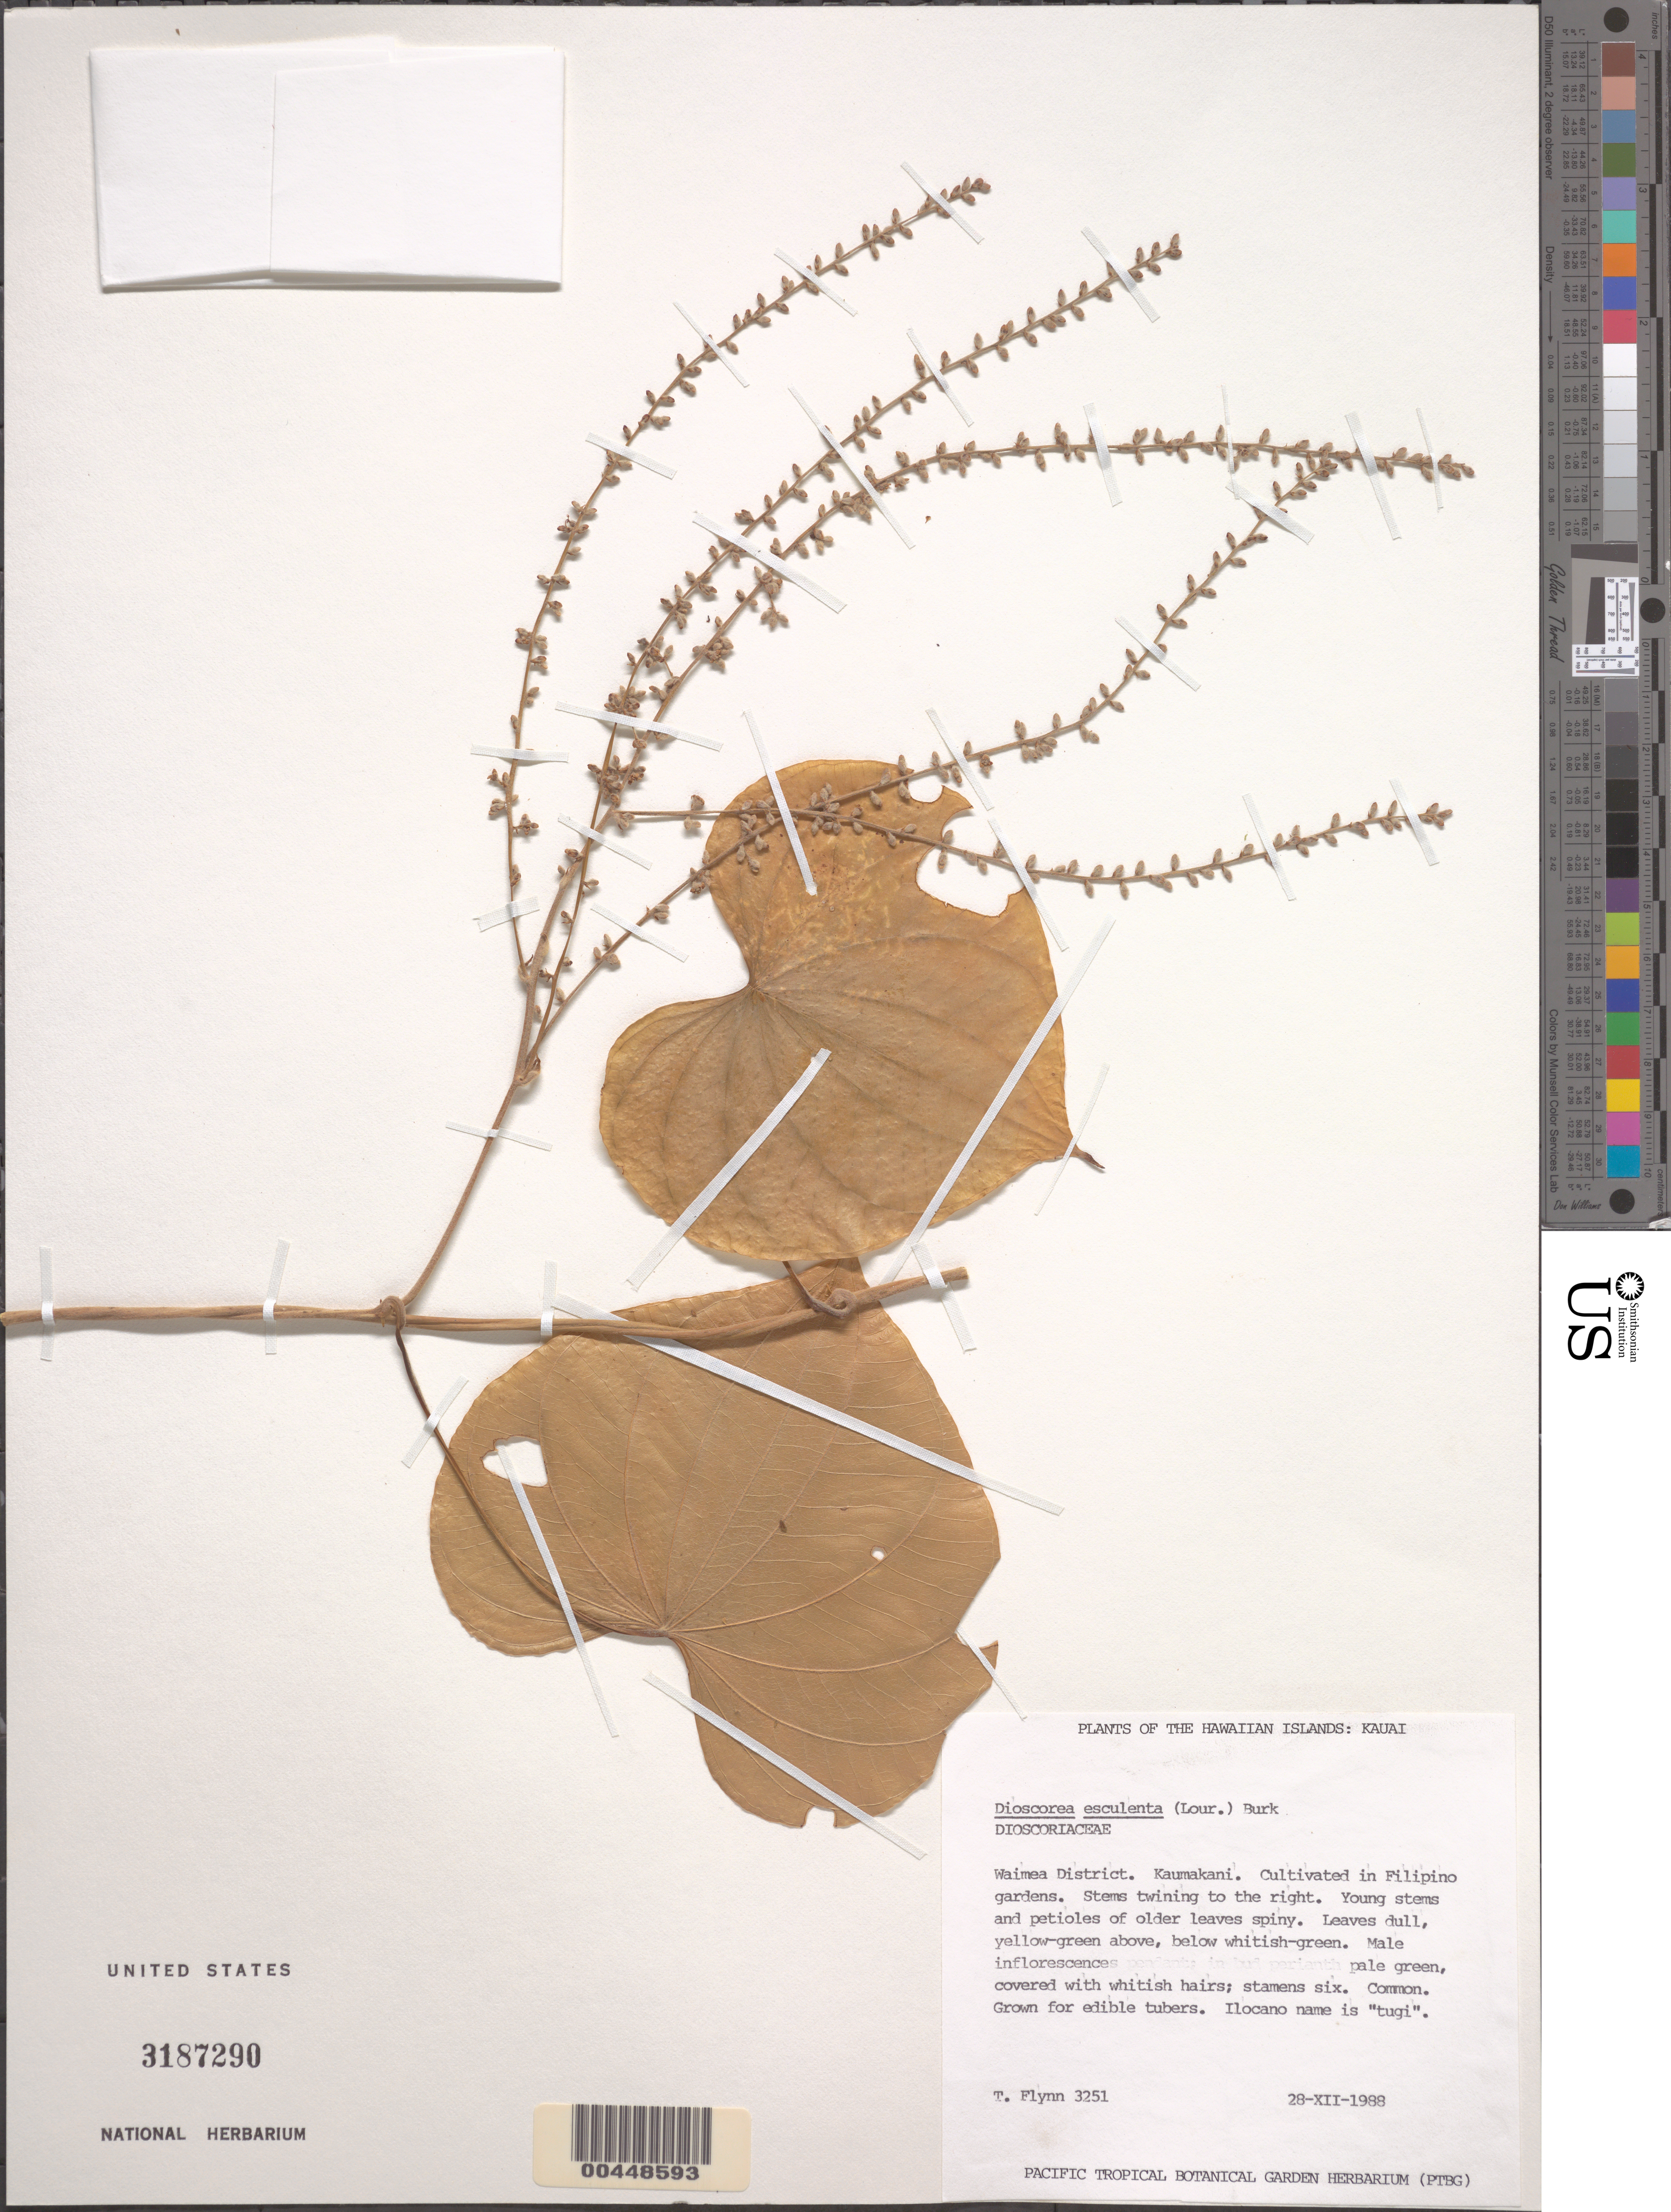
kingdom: Plantae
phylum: Tracheophyta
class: Liliopsida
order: Dioscoreales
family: Dioscoreaceae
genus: Dioscorea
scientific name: Dioscorea esculenta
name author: (Lour.) Burkill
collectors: T. W. Flynn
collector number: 3251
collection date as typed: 28 Dec 1988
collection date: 1988-12-28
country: United States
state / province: Hawaii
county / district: Kauai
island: Kaua'i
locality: Waimea Dist., Kaumakani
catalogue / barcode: US 3187290